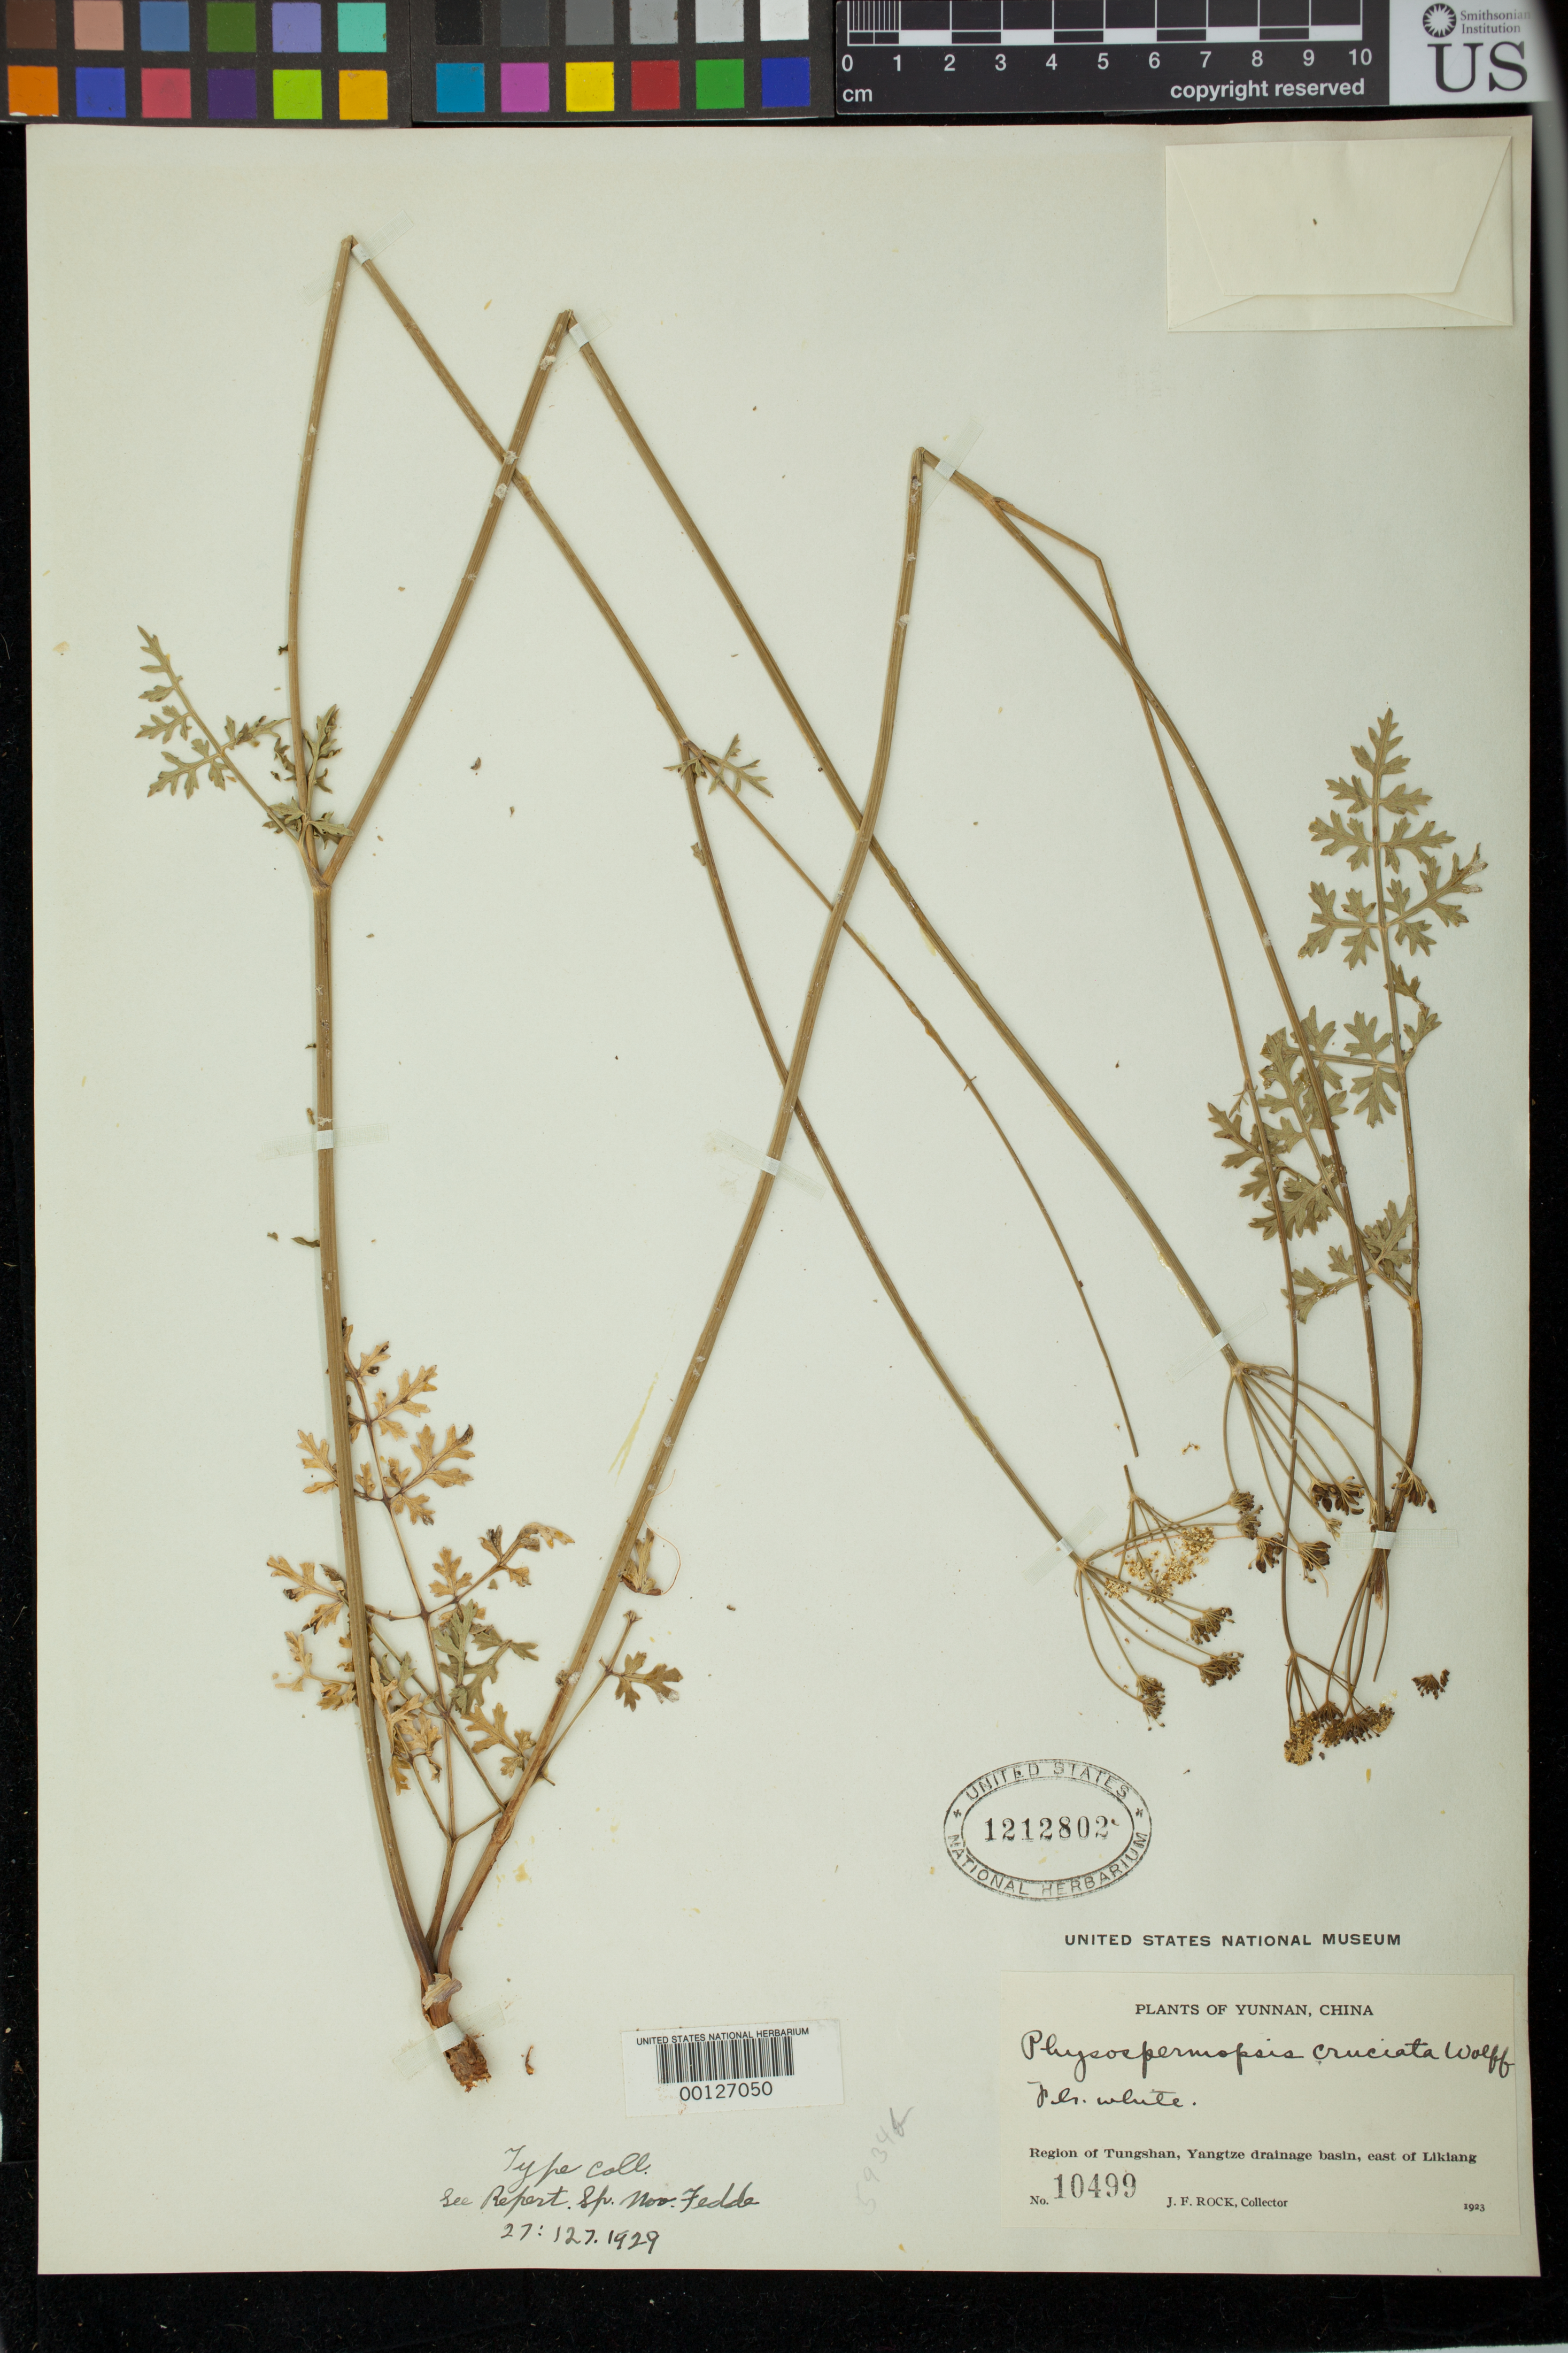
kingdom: Plantae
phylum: Tracheophyta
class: Magnoliopsida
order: Apiales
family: Apiaceae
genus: Physospermopsis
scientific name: Physospermopsis cruciata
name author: H. Wolff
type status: Isotype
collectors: J. F. Rock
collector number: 10499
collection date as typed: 1923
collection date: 1923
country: China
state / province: Yunnan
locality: Tungshan region, Yangtze basin, east of Likiang.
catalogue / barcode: US 1212802